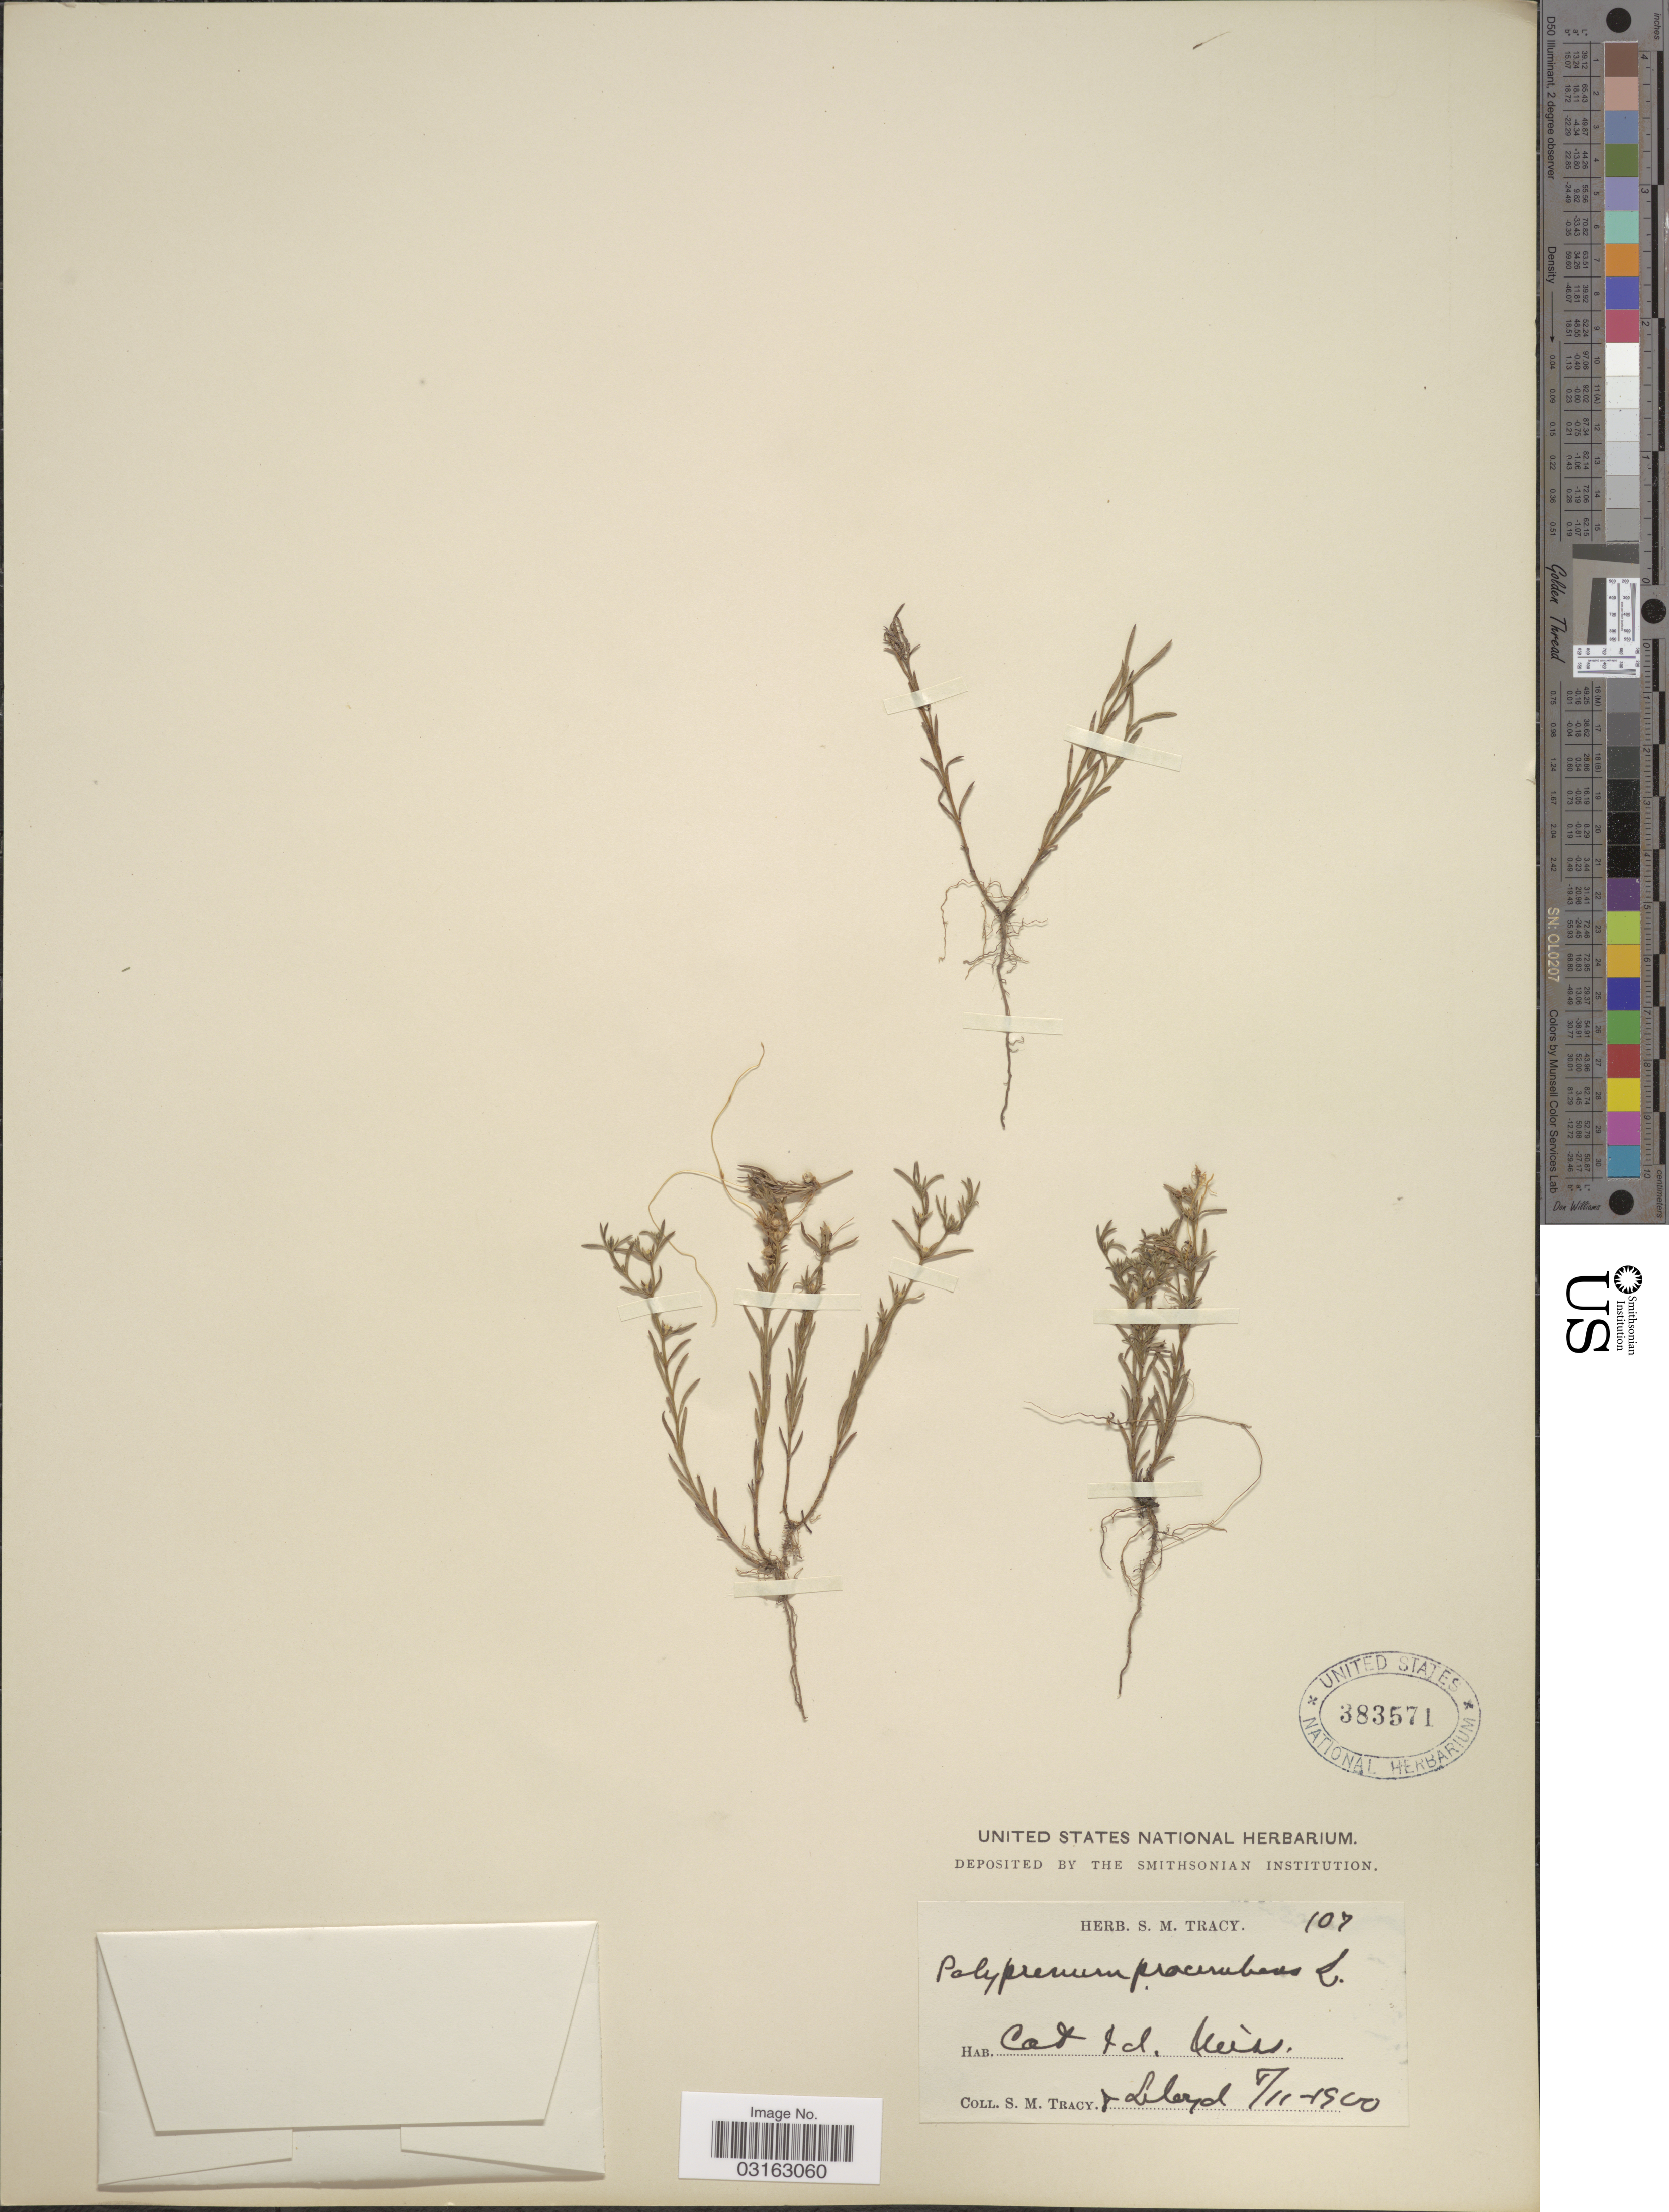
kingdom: Plantae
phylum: Tracheophyta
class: Magnoliopsida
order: Lamiales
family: Tetrachondraceae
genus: Polypremum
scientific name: Polypremum procumbens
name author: L.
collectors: S. M. Tracy & -- Lloyd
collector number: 107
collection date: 1900-01-11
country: United States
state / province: Mississippi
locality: Cat. Id. Miss.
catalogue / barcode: US 383571